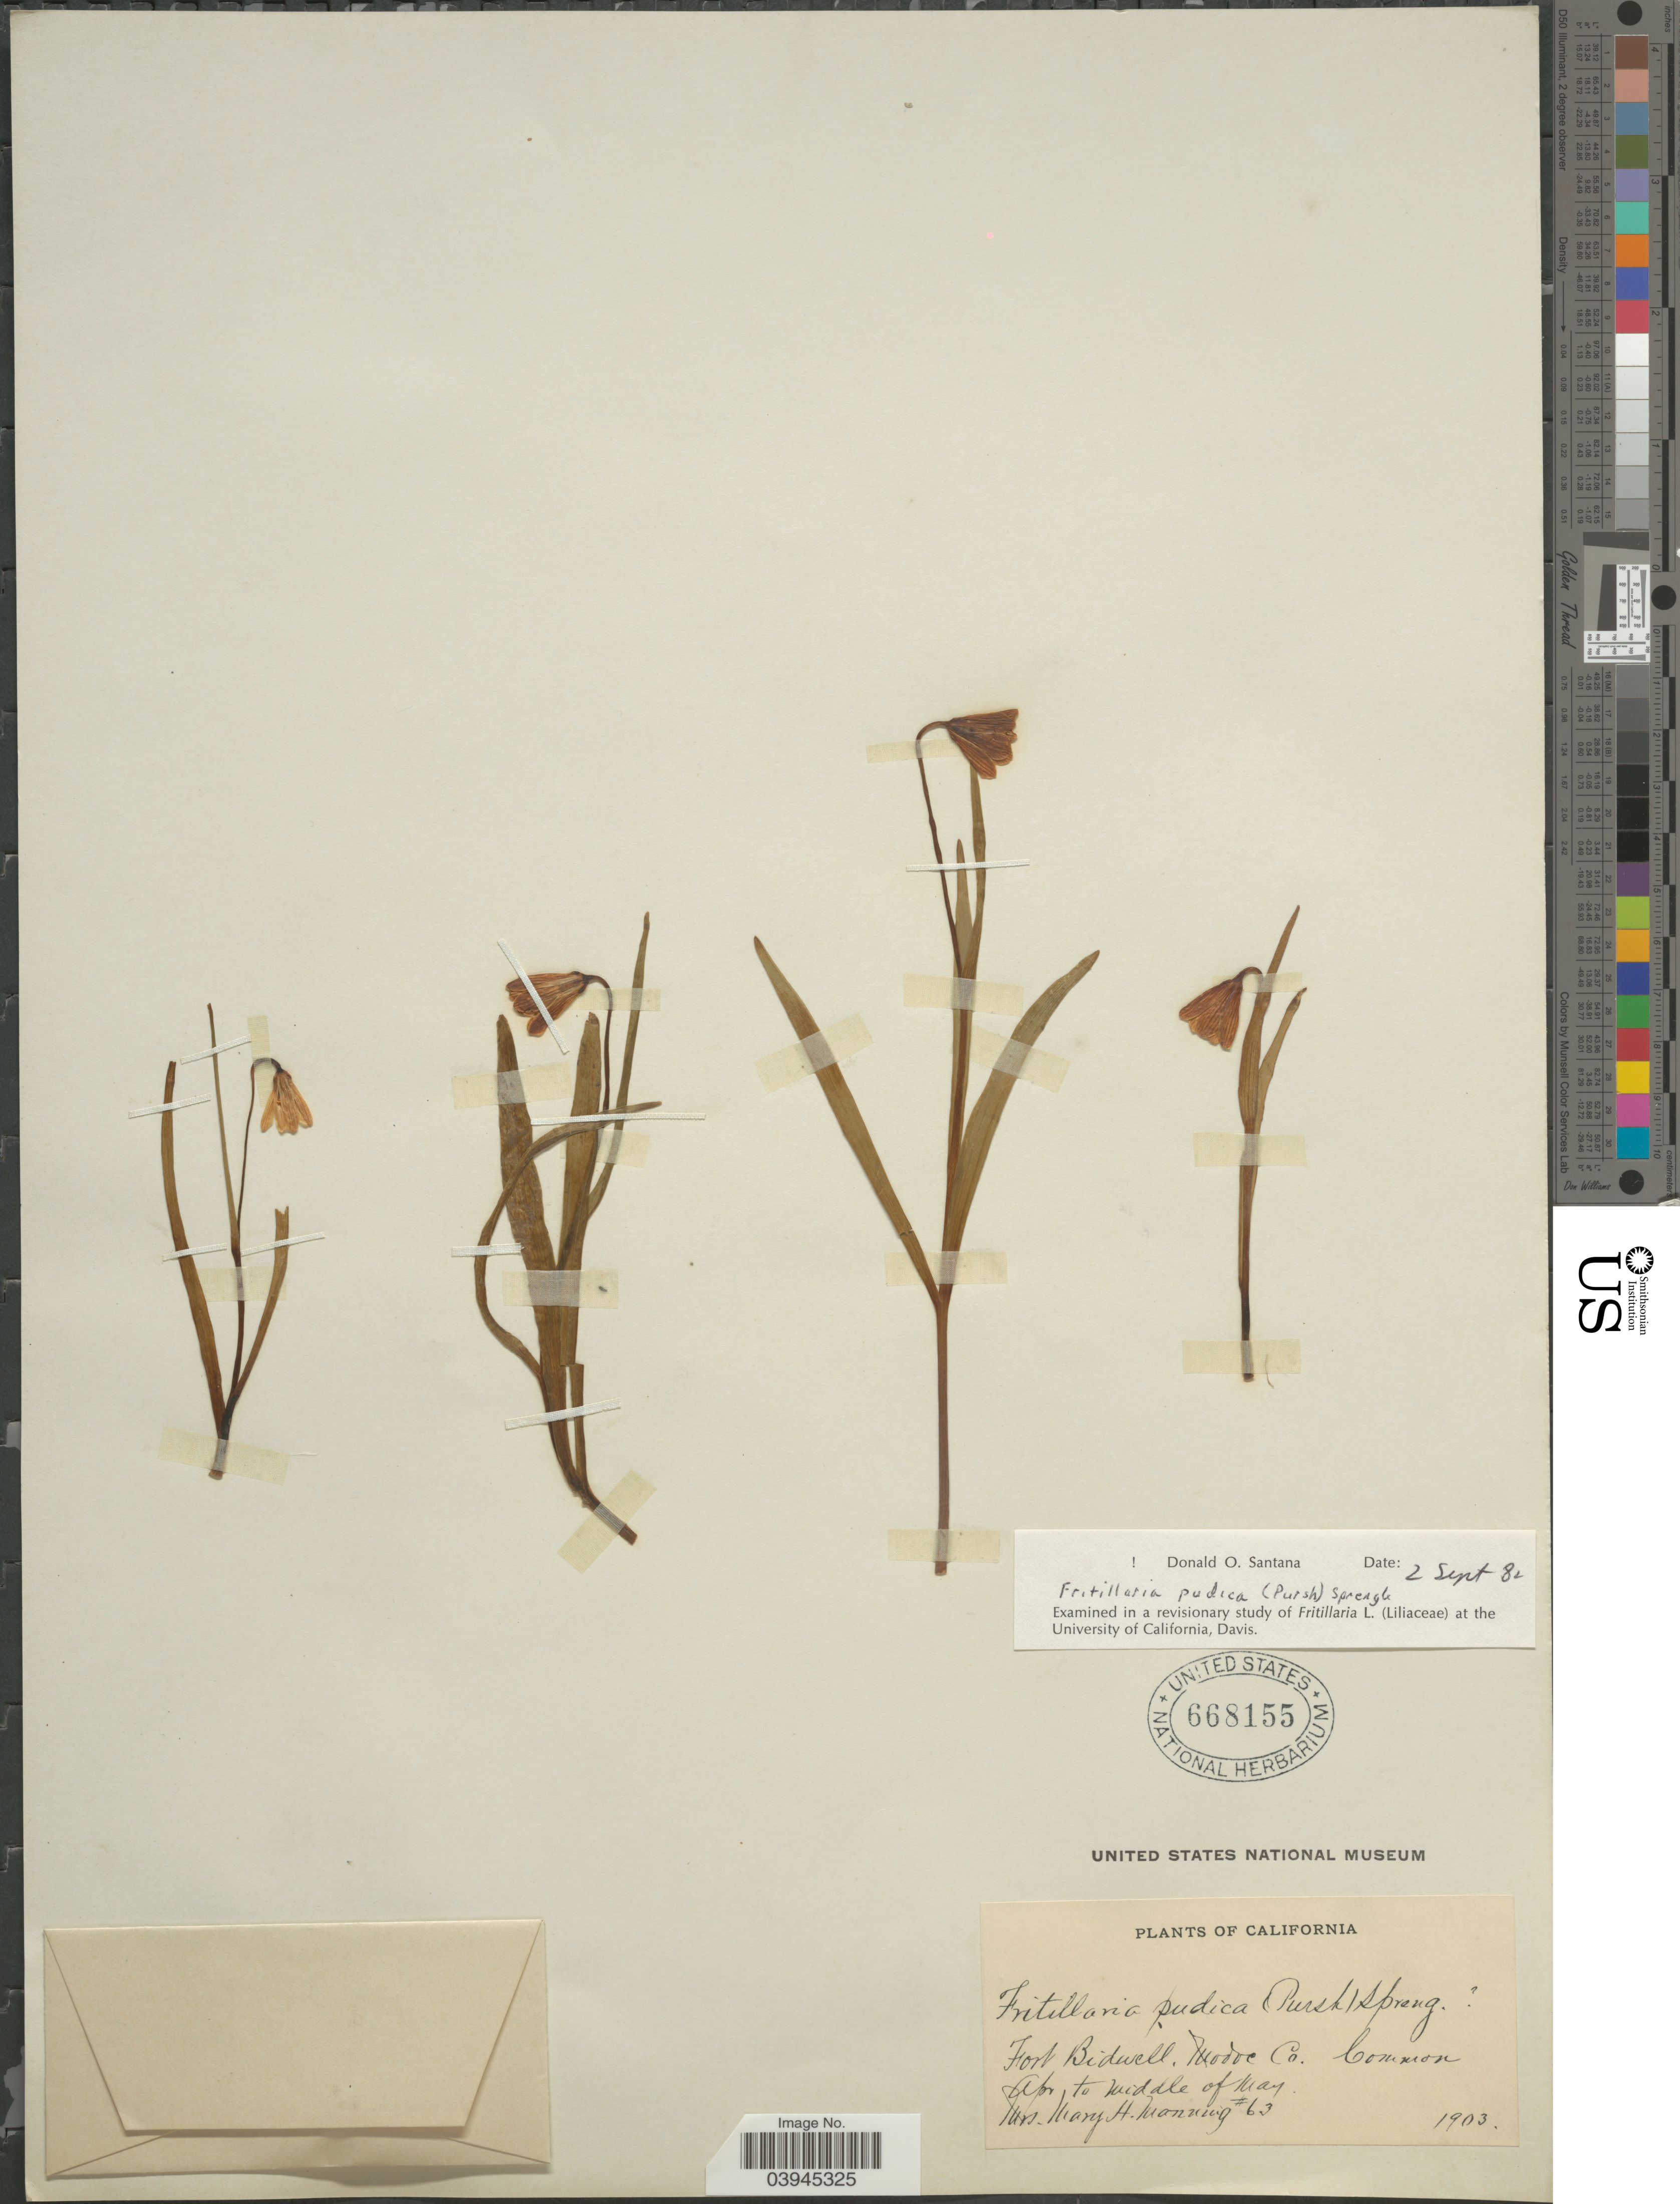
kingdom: Plantae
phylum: Tracheophyta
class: Liliopsida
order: Liliales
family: Liliaceae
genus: Fritillaria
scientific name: Fritillaria pudica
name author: (Pursh) Spreng.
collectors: M. Manning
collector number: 63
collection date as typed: Apr to middle of May 1903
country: United States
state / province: California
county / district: Modoc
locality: Fort Bidwell. Modoc Co.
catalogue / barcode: US 668155